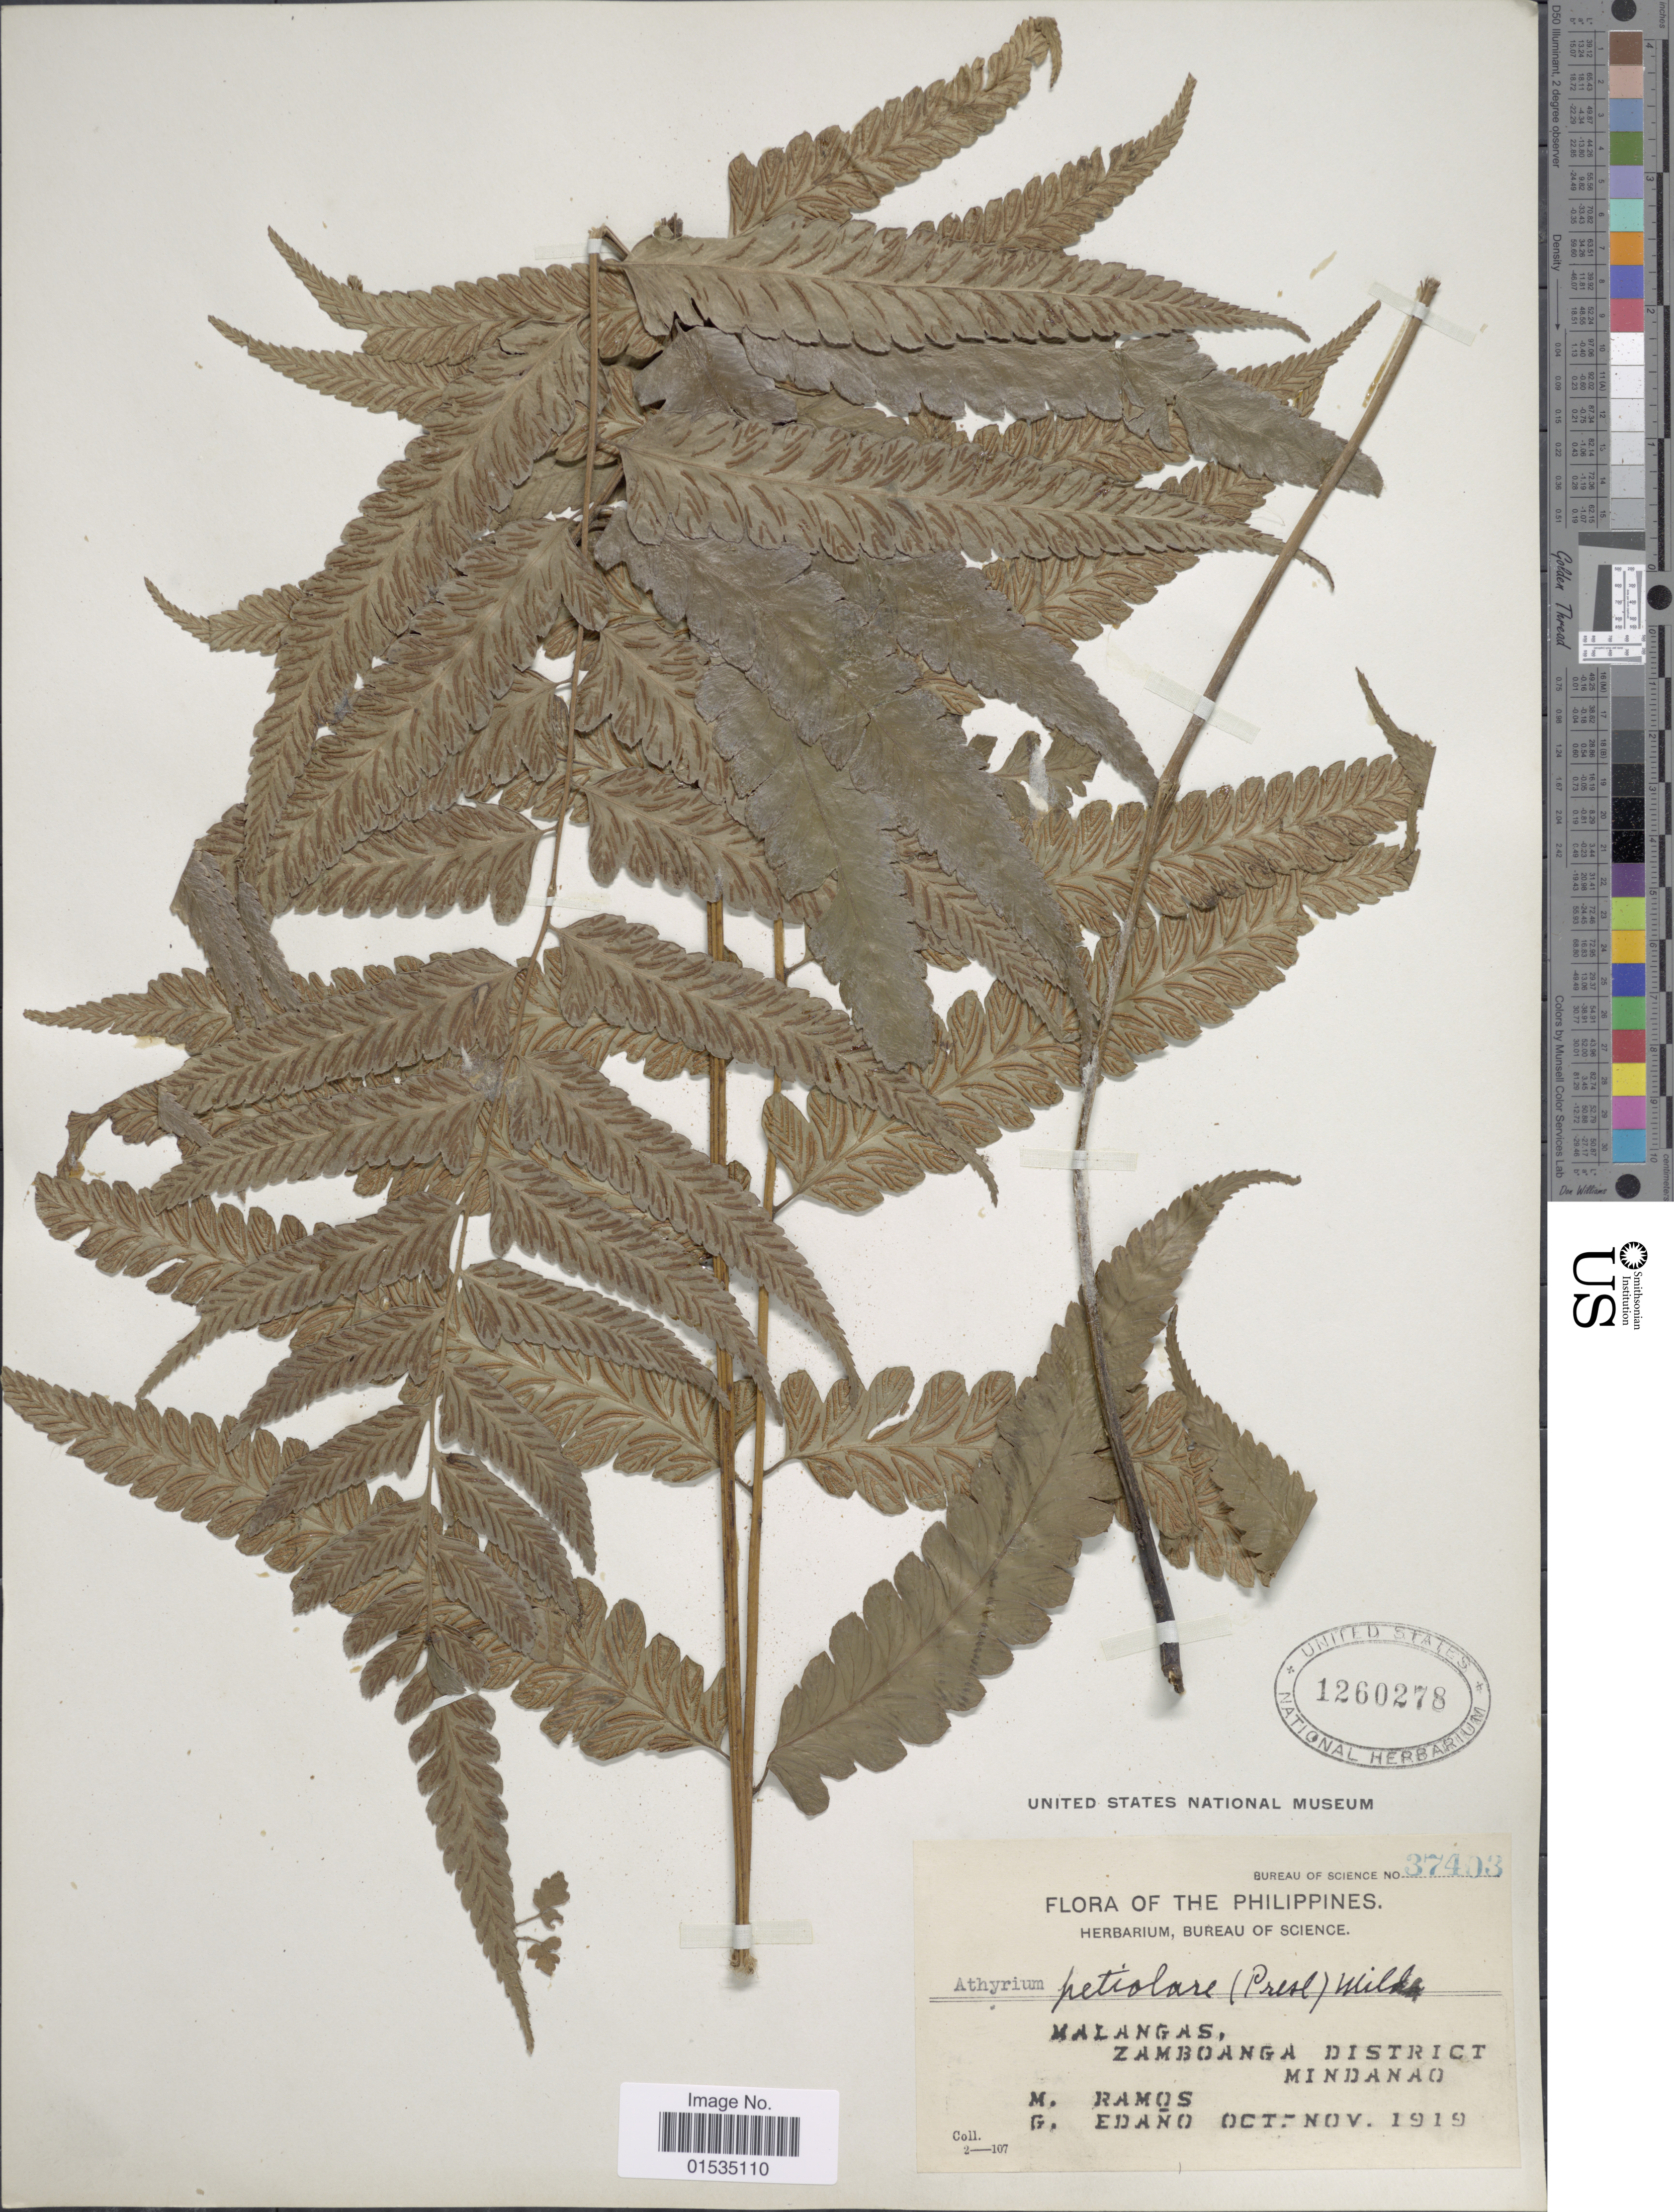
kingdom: Plantae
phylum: Tracheophyta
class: Polypodiopsida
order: Polypodiales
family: Athyriaceae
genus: Diplazium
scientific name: Diplazium petiolare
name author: C. Presl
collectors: M. Ramos & G. Edaño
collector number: Bureau of Science 37403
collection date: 1919-10/1919-11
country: Philippines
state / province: Zamboanga Peninsula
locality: Malangas, Zamboanga District, Mindanao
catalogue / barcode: US 1260278